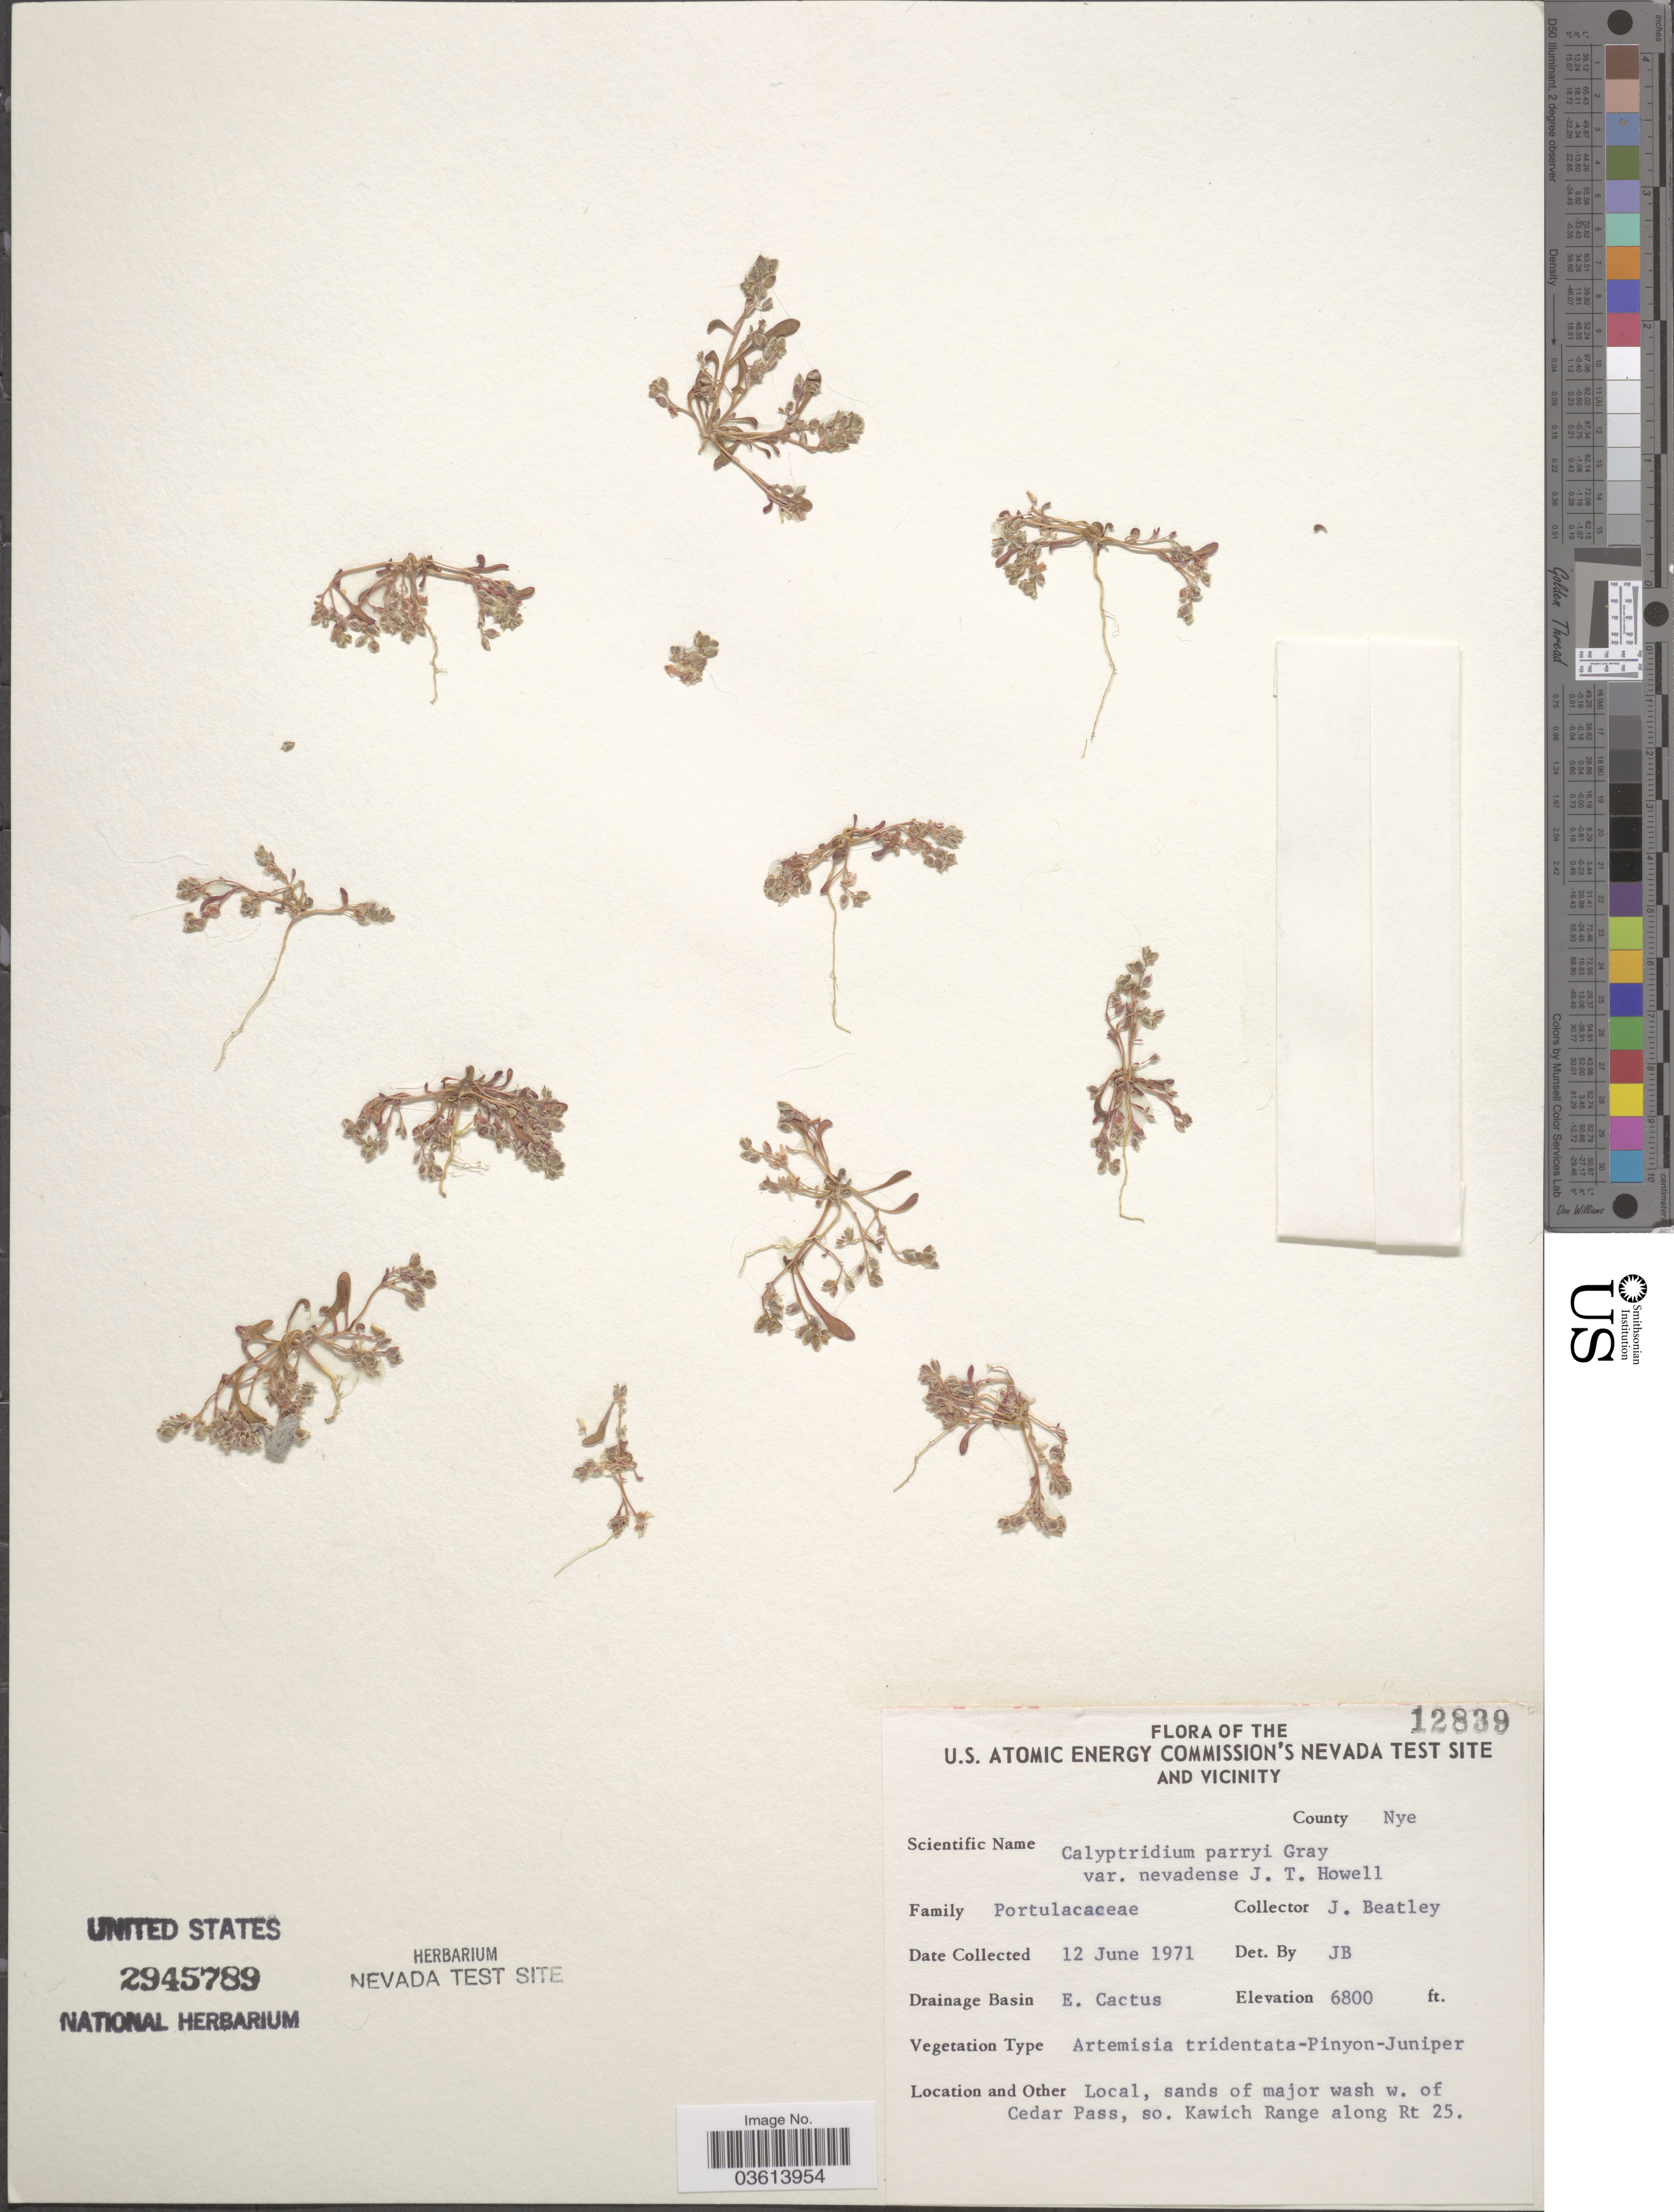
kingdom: Plantae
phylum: Tracheophyta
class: Magnoliopsida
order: Caryophyllales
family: Montiaceae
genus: Calyptridium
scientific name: Calyptridium parryi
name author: A. Gray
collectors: J. C. Beatley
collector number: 12839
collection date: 1971-06-12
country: United States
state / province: Nevada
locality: U.S. Atomic Energy Commission's Nevada Test Site and vicinity. County Nye. Drainage Basin E. Cactus. Local, sands of major wash w. of Cedar Pass, so. Kawich Range along Rt 25.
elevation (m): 2073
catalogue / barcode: US 2945789